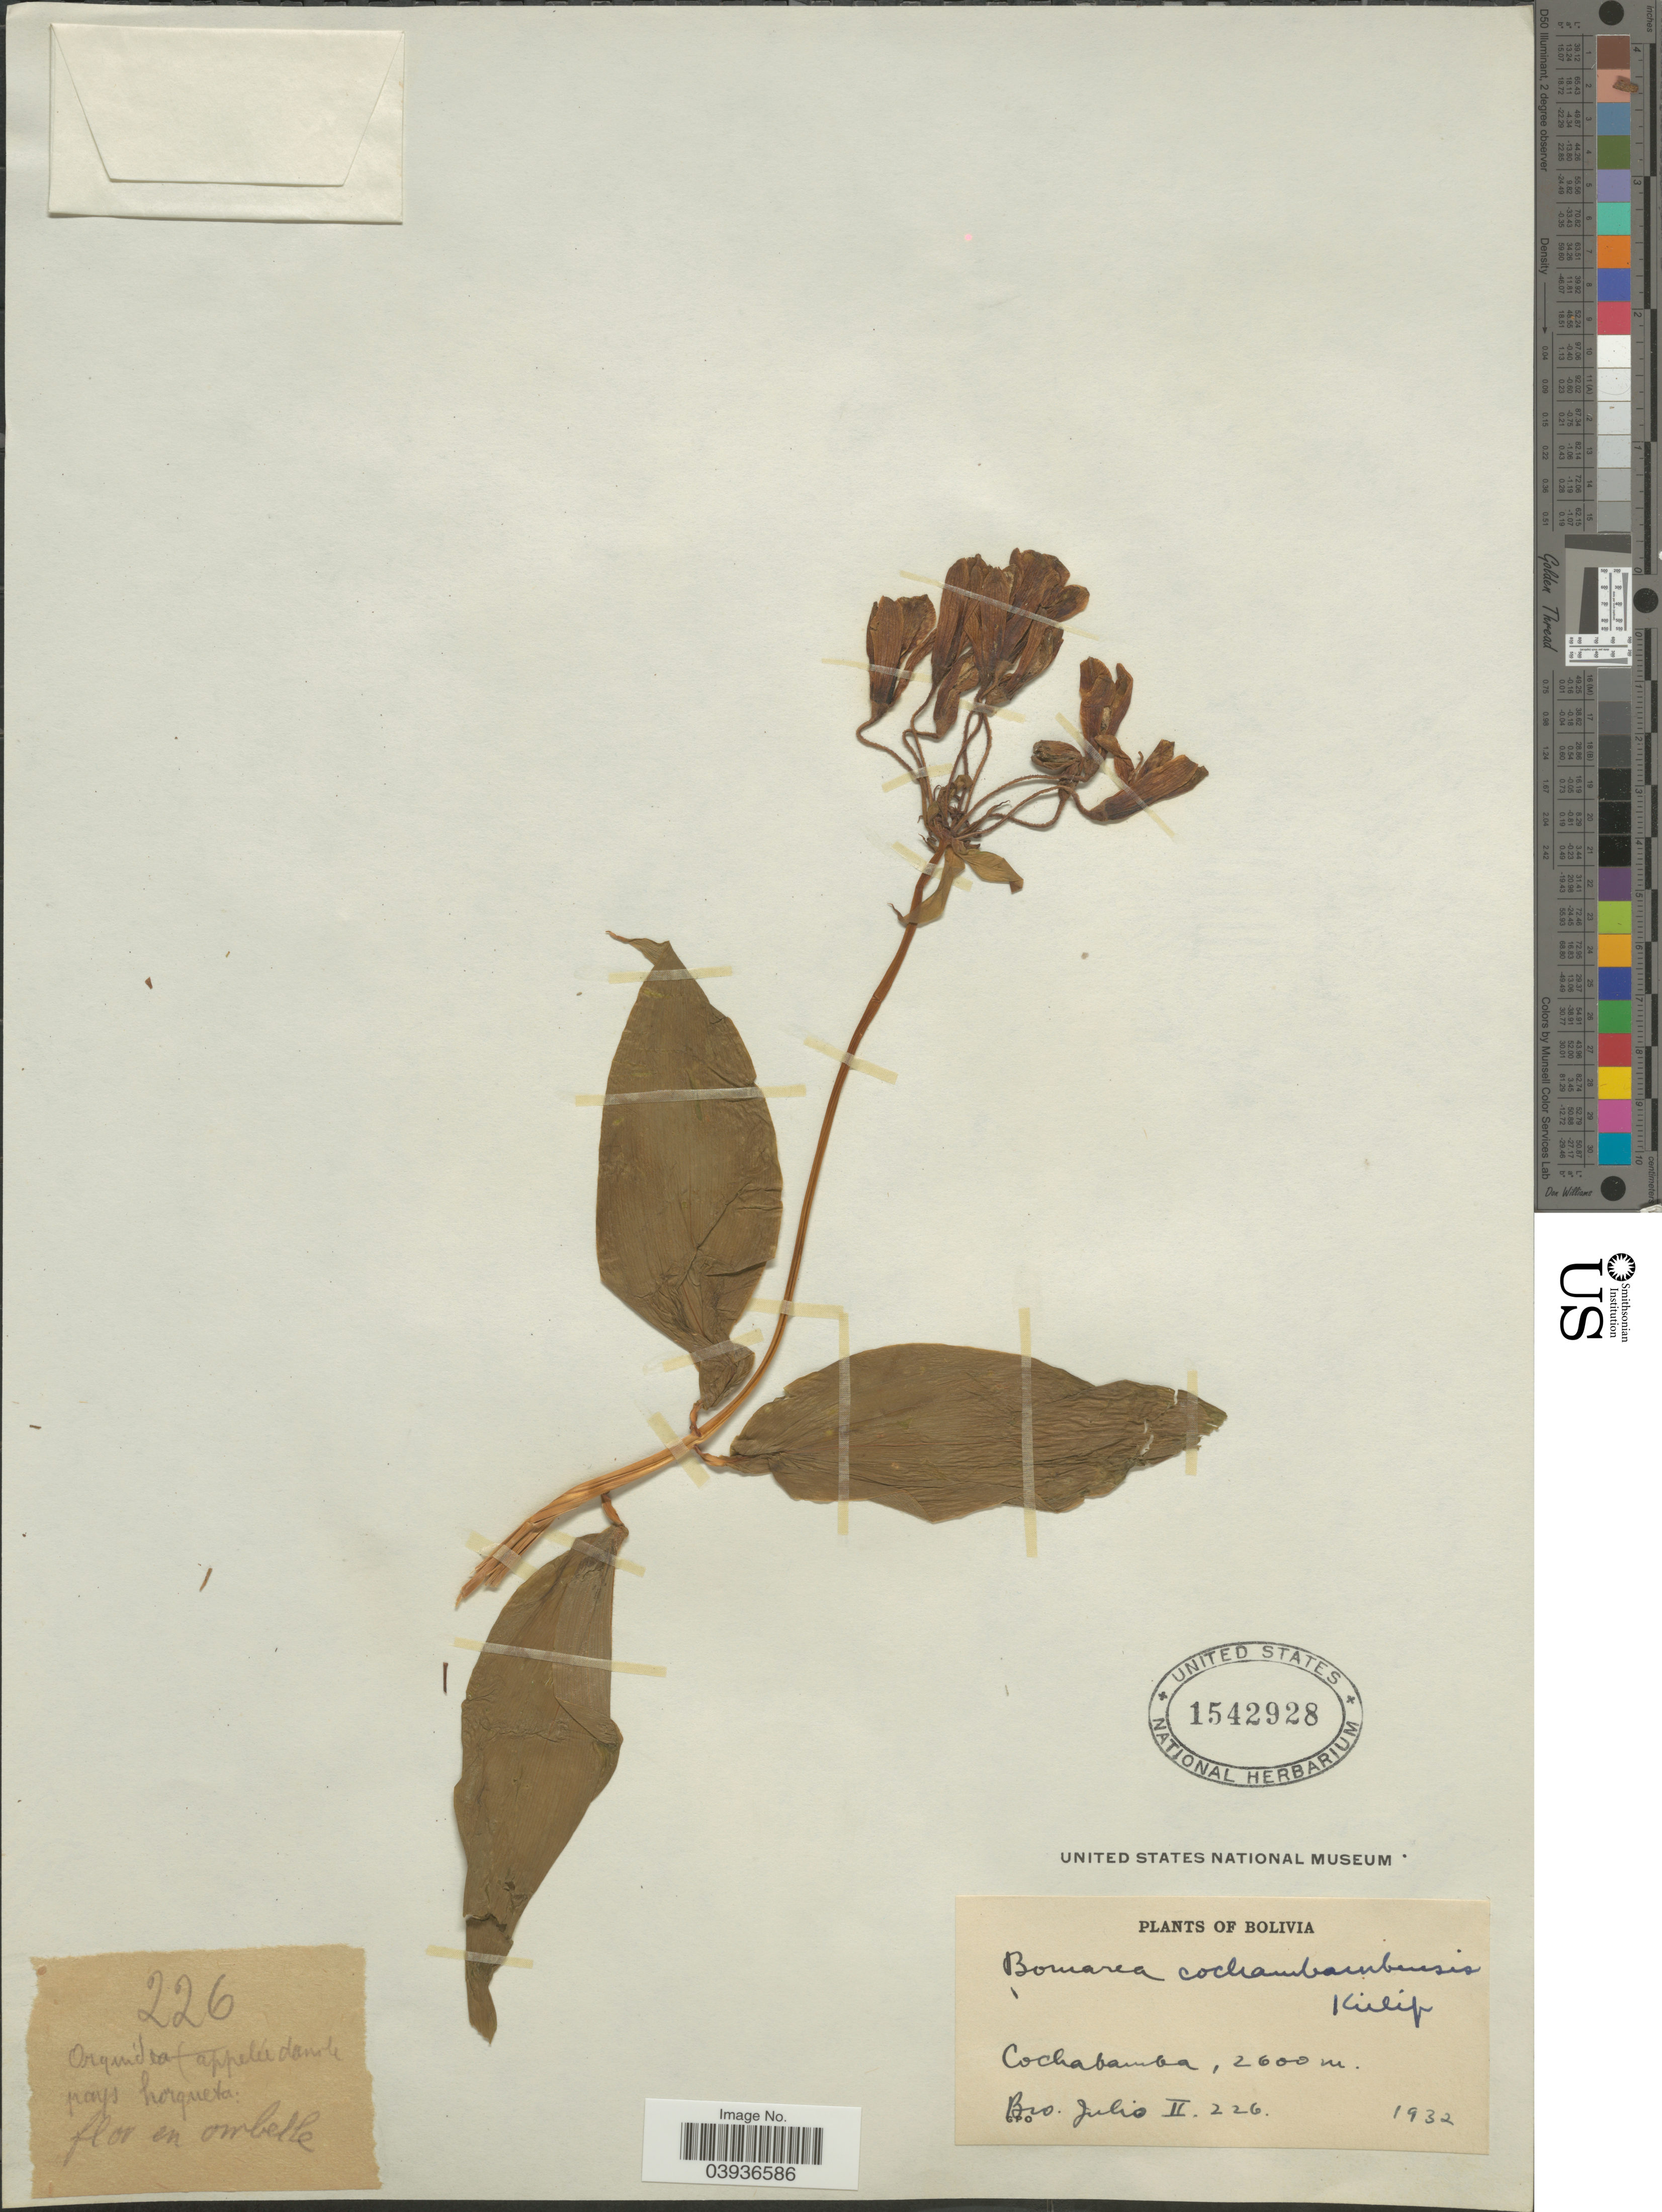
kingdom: Plantae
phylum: Tracheophyta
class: Liliopsida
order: Liliales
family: Alstroemeriaceae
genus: Bomarea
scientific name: Bomarea cochabambensis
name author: Killip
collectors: Bro. Julio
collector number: II.226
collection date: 1932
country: Bolivia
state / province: Cochabamba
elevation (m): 2600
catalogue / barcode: US 1542928